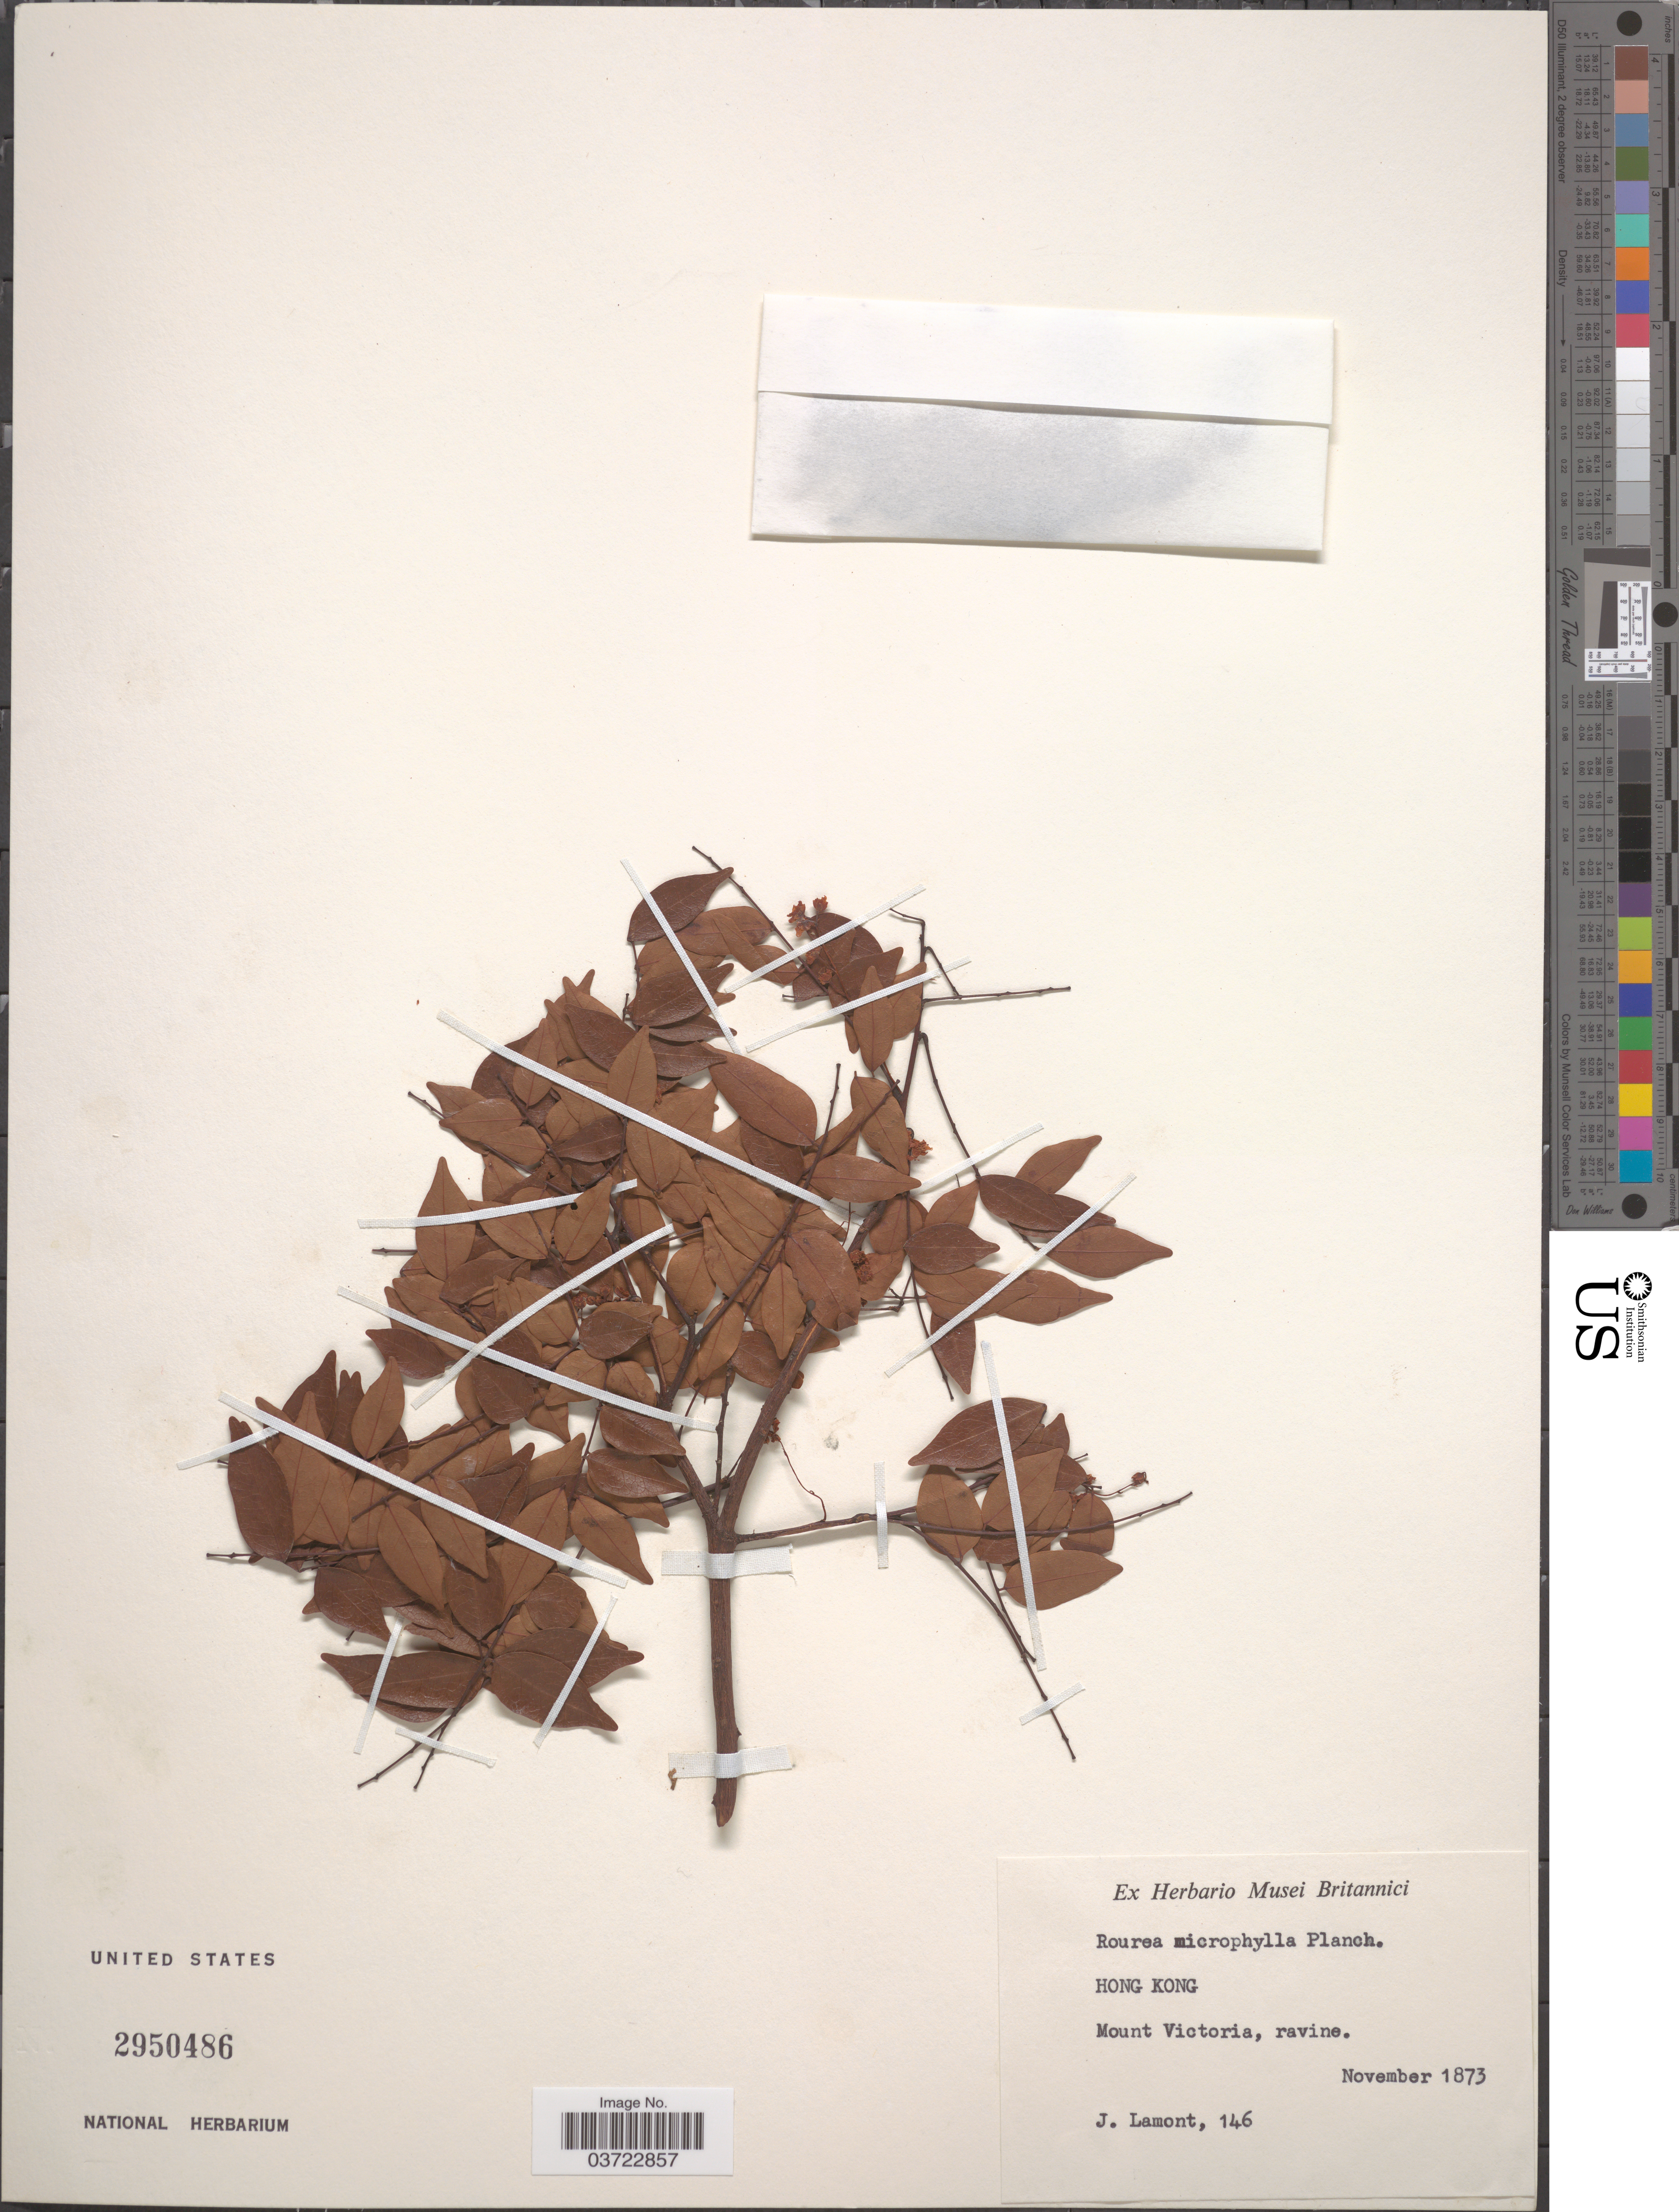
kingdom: Plantae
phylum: Tracheophyta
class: Magnoliopsida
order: Oxalidales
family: Connaraceae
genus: Rourea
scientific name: Rourea microphylla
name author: (Hook. & Arn.) Planch.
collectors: J. Lamont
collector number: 146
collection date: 1873-11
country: China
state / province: Hong Kong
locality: Mount Victoria, ravine.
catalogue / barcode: US 2950486